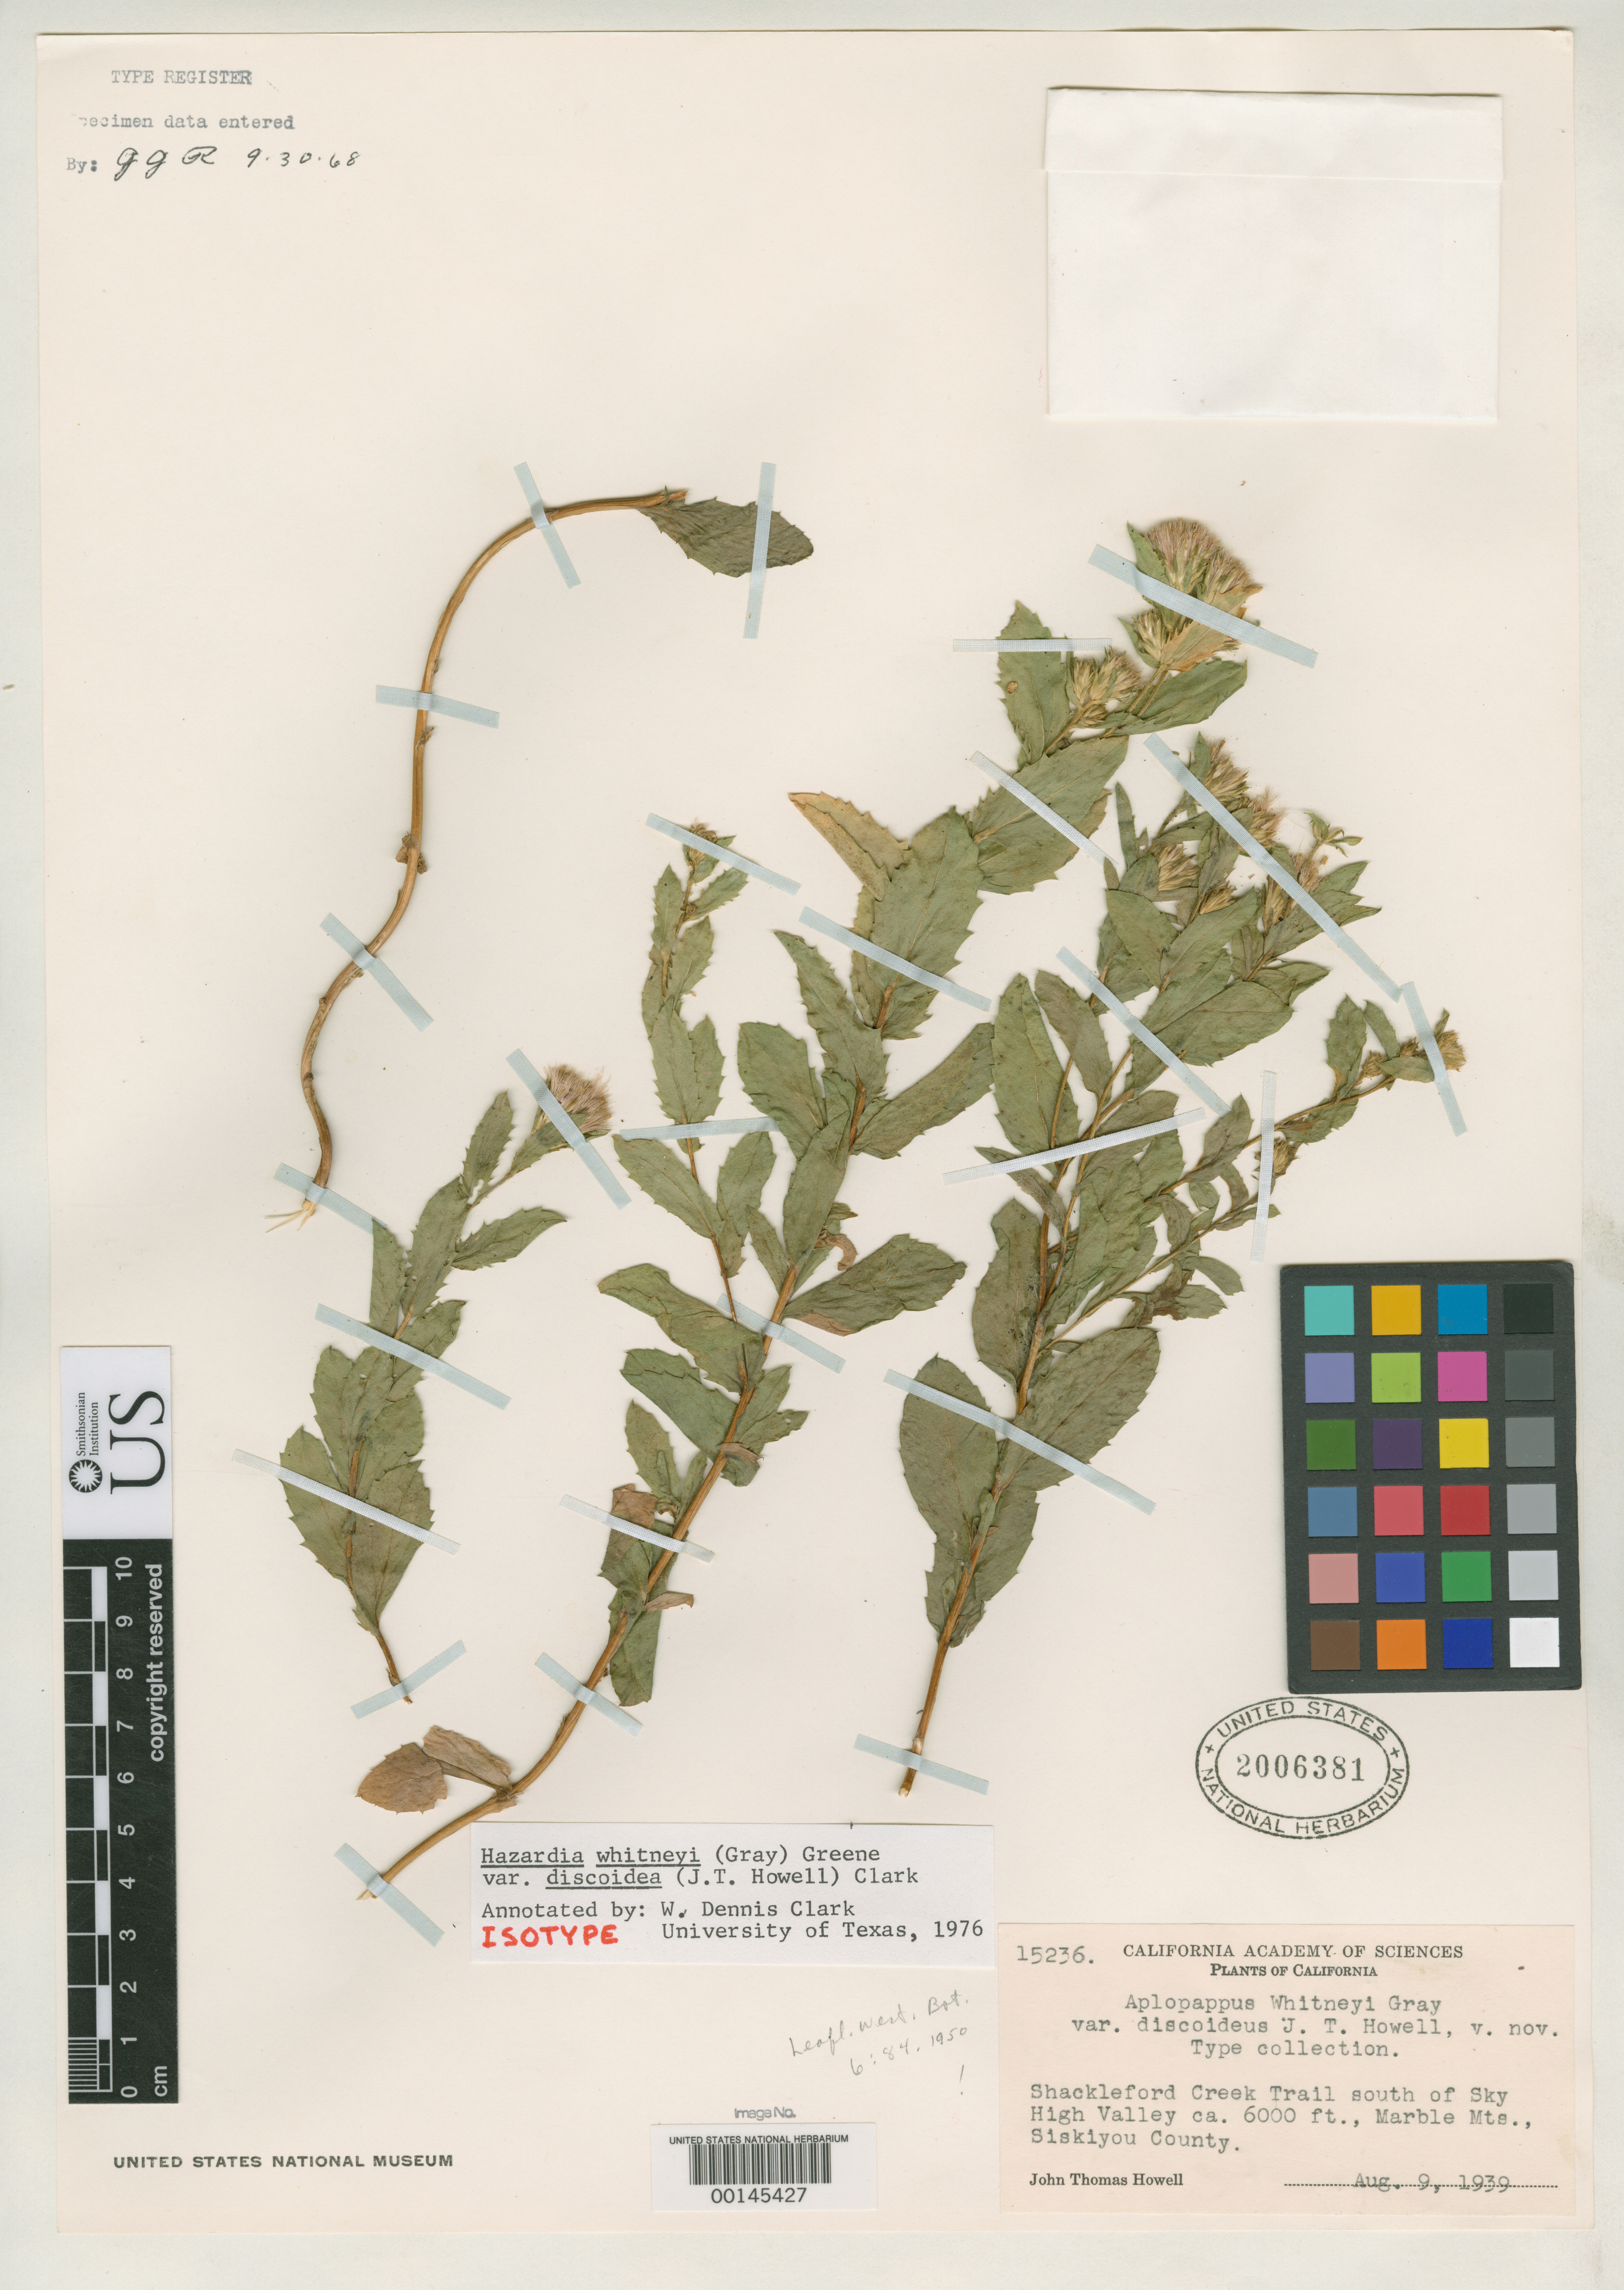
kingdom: Plantae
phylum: Tracheophyta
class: Magnoliopsida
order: Asterales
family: Asteraceae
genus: Haplopappus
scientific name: Haplopappus whitneyi var. discoideus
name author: J.T. Howell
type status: Isotype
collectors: J. T. Howell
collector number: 15236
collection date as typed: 09 Aug 1939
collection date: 1939-08-09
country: United States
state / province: California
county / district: Siskiyou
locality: S of Sky High Valley, Marble Mountains.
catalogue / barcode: US 2006381